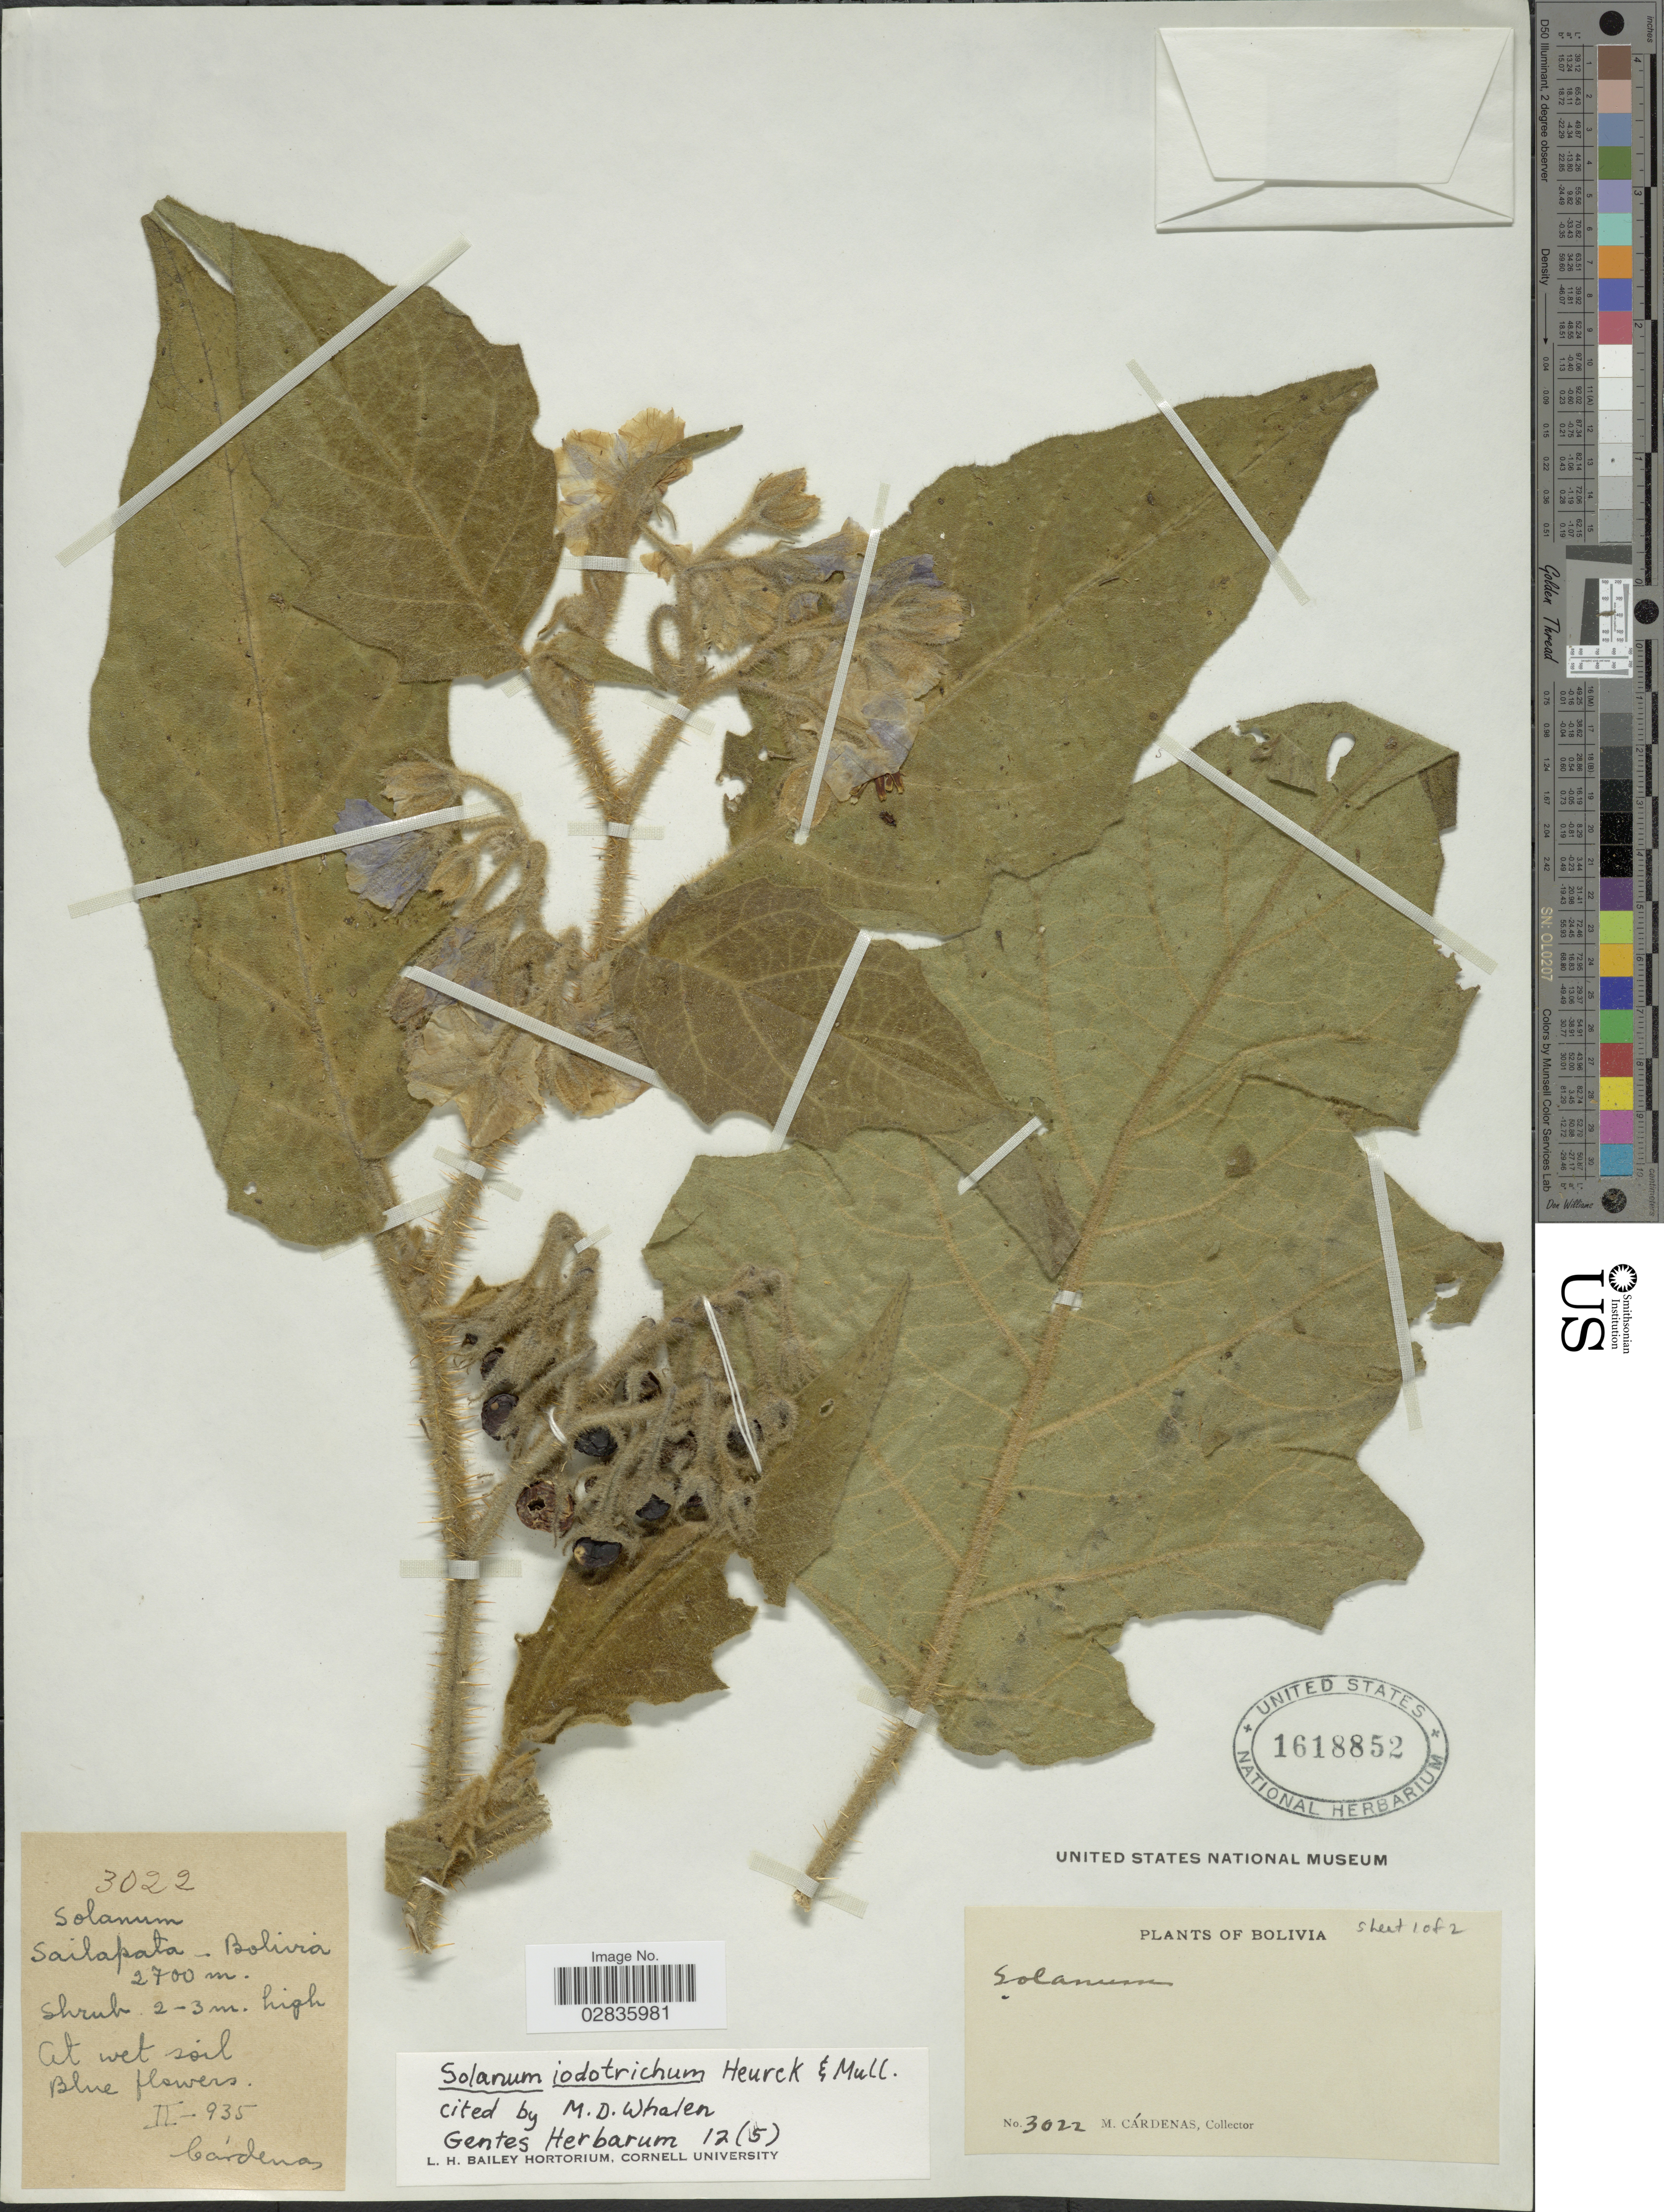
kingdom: Plantae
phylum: Tracheophyta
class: Magnoliopsida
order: Solanales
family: Solanaceae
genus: Solanum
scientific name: Solanum iodotrichum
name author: Van Heurck & Müll. Arg.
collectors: M. Cárdenas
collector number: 3022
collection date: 1935-02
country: Bolivia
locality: Sailapata.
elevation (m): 2700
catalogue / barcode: US 1618852